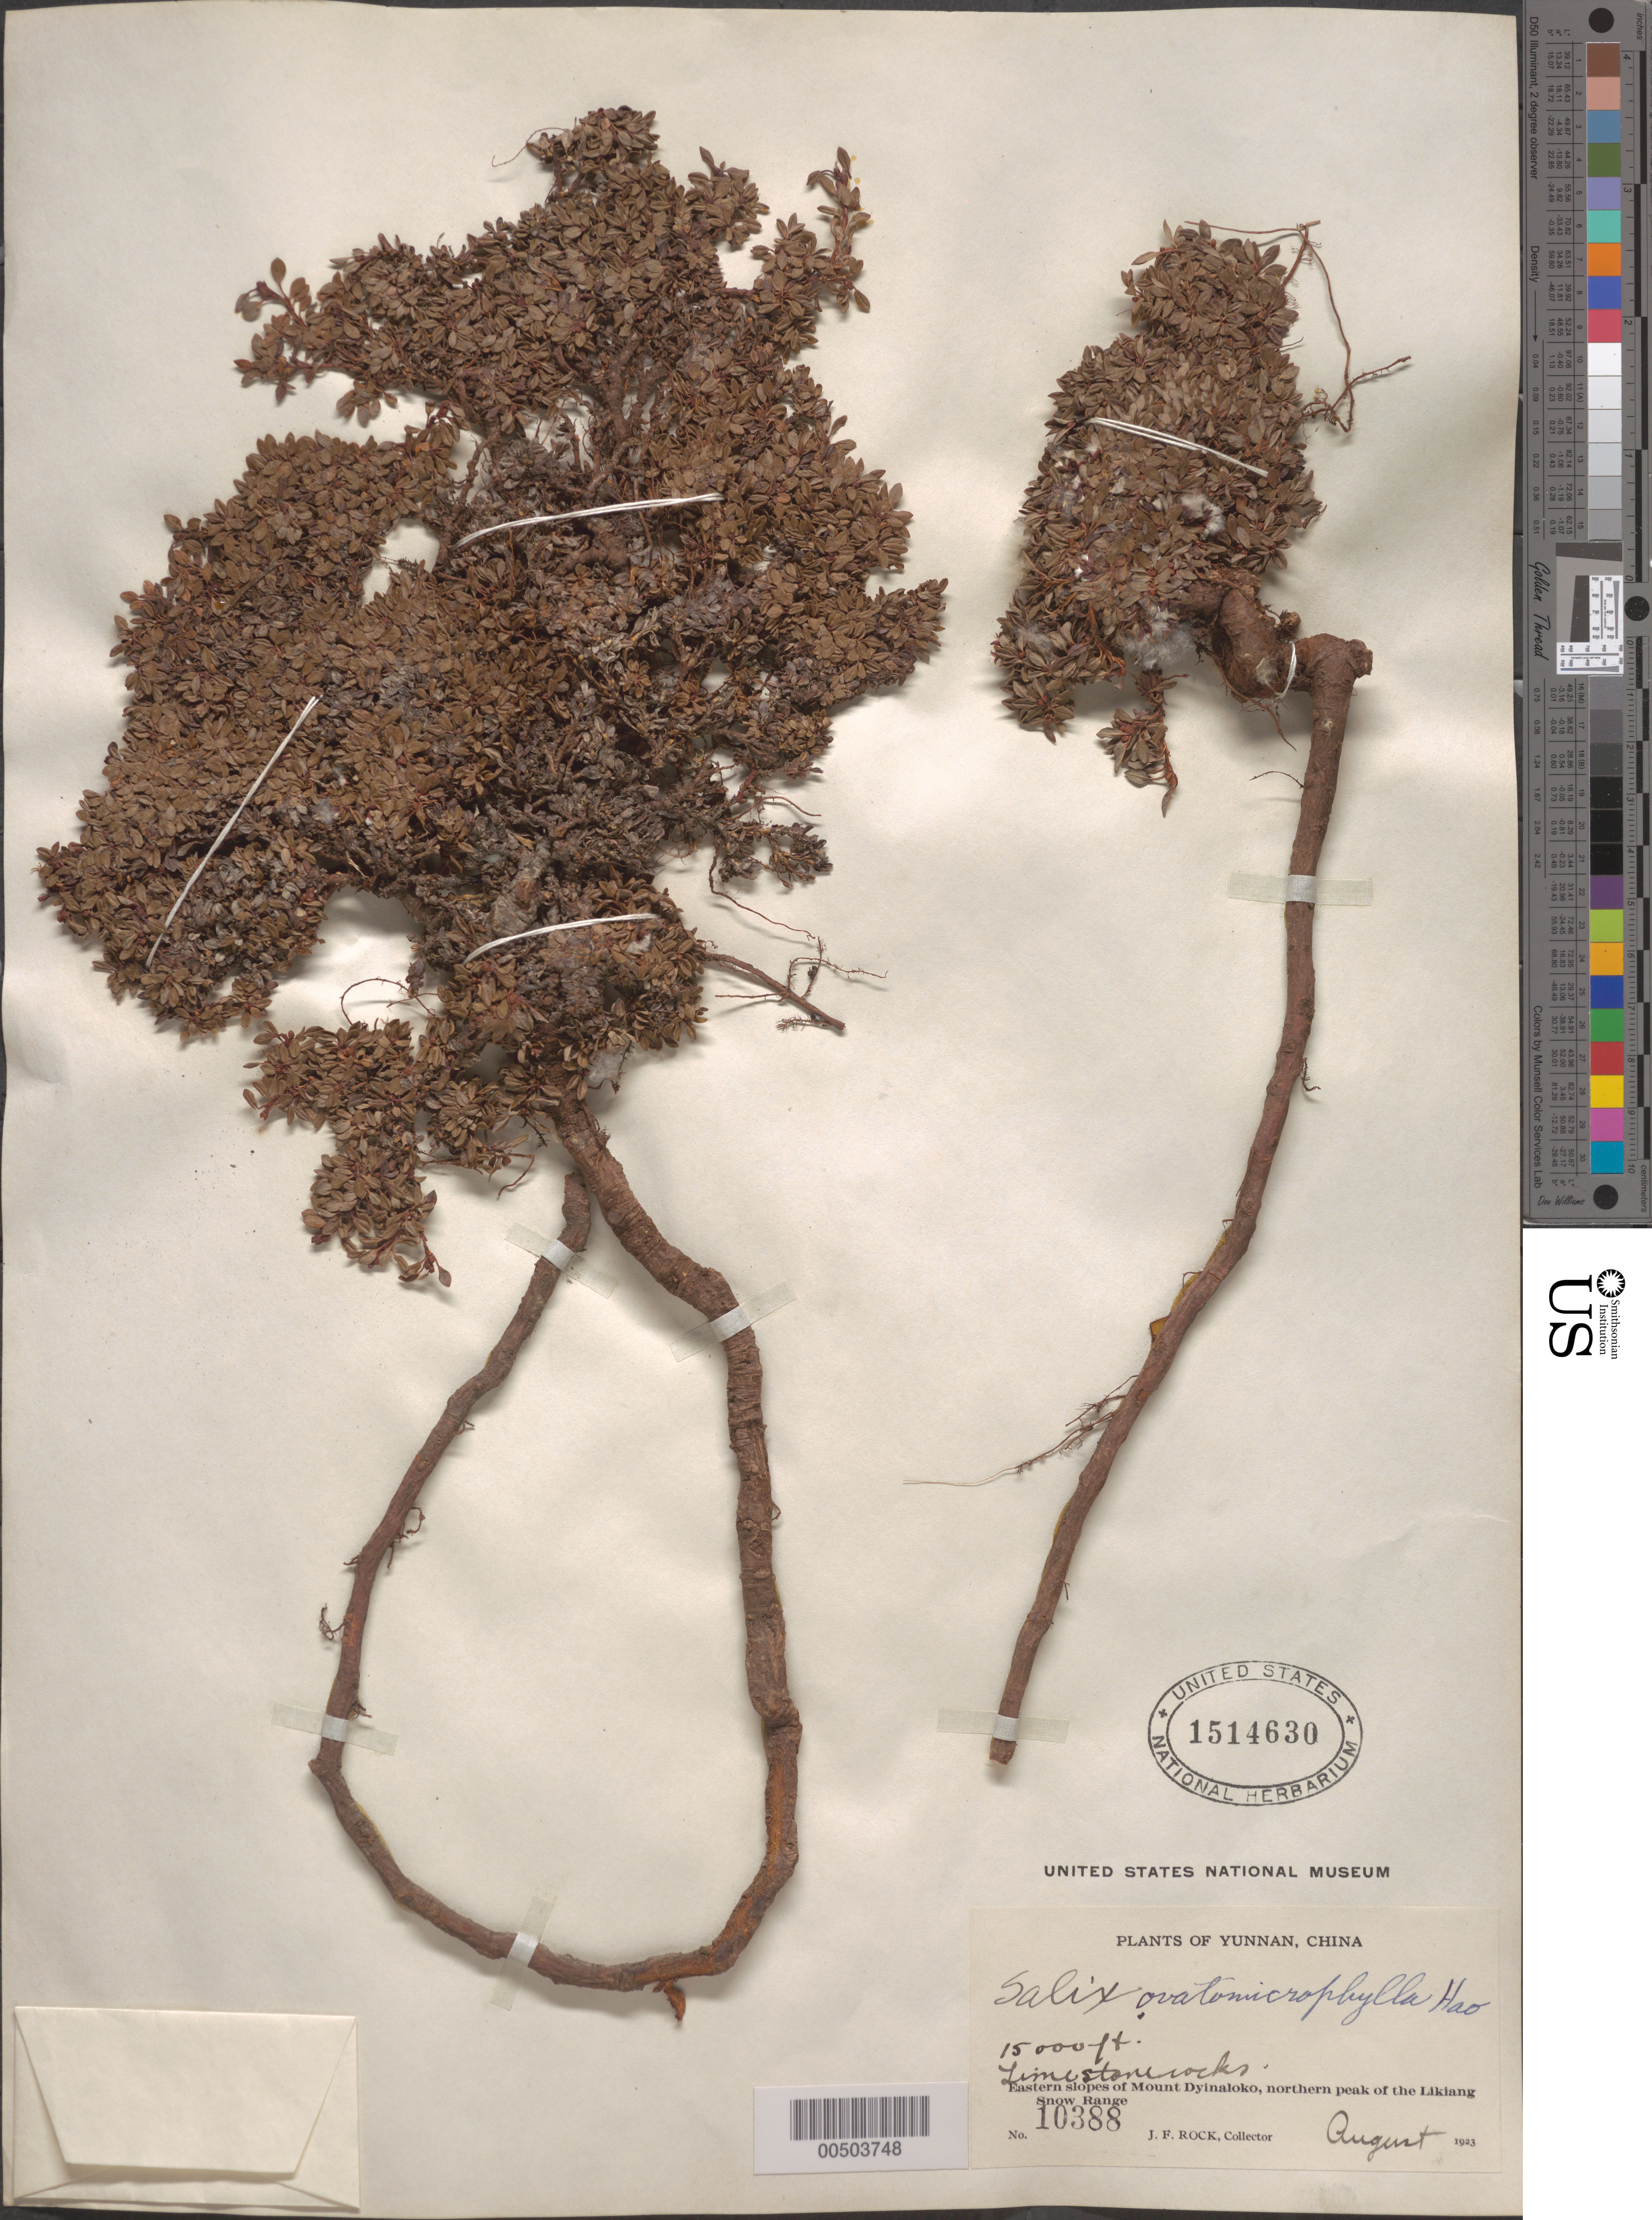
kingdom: Plantae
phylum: Tracheophyta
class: Magnoliopsida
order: Malpighiales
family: Salicaceae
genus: Salix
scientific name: Salix ovatomicrophylla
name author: Hao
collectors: J. F. Rock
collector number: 10388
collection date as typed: Oct 1923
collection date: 1923-10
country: China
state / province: Yunnan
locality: Eastern slopes of Mount Dyinaloko, notthern peak of the Likiang snow range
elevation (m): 4572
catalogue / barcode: US 1514630